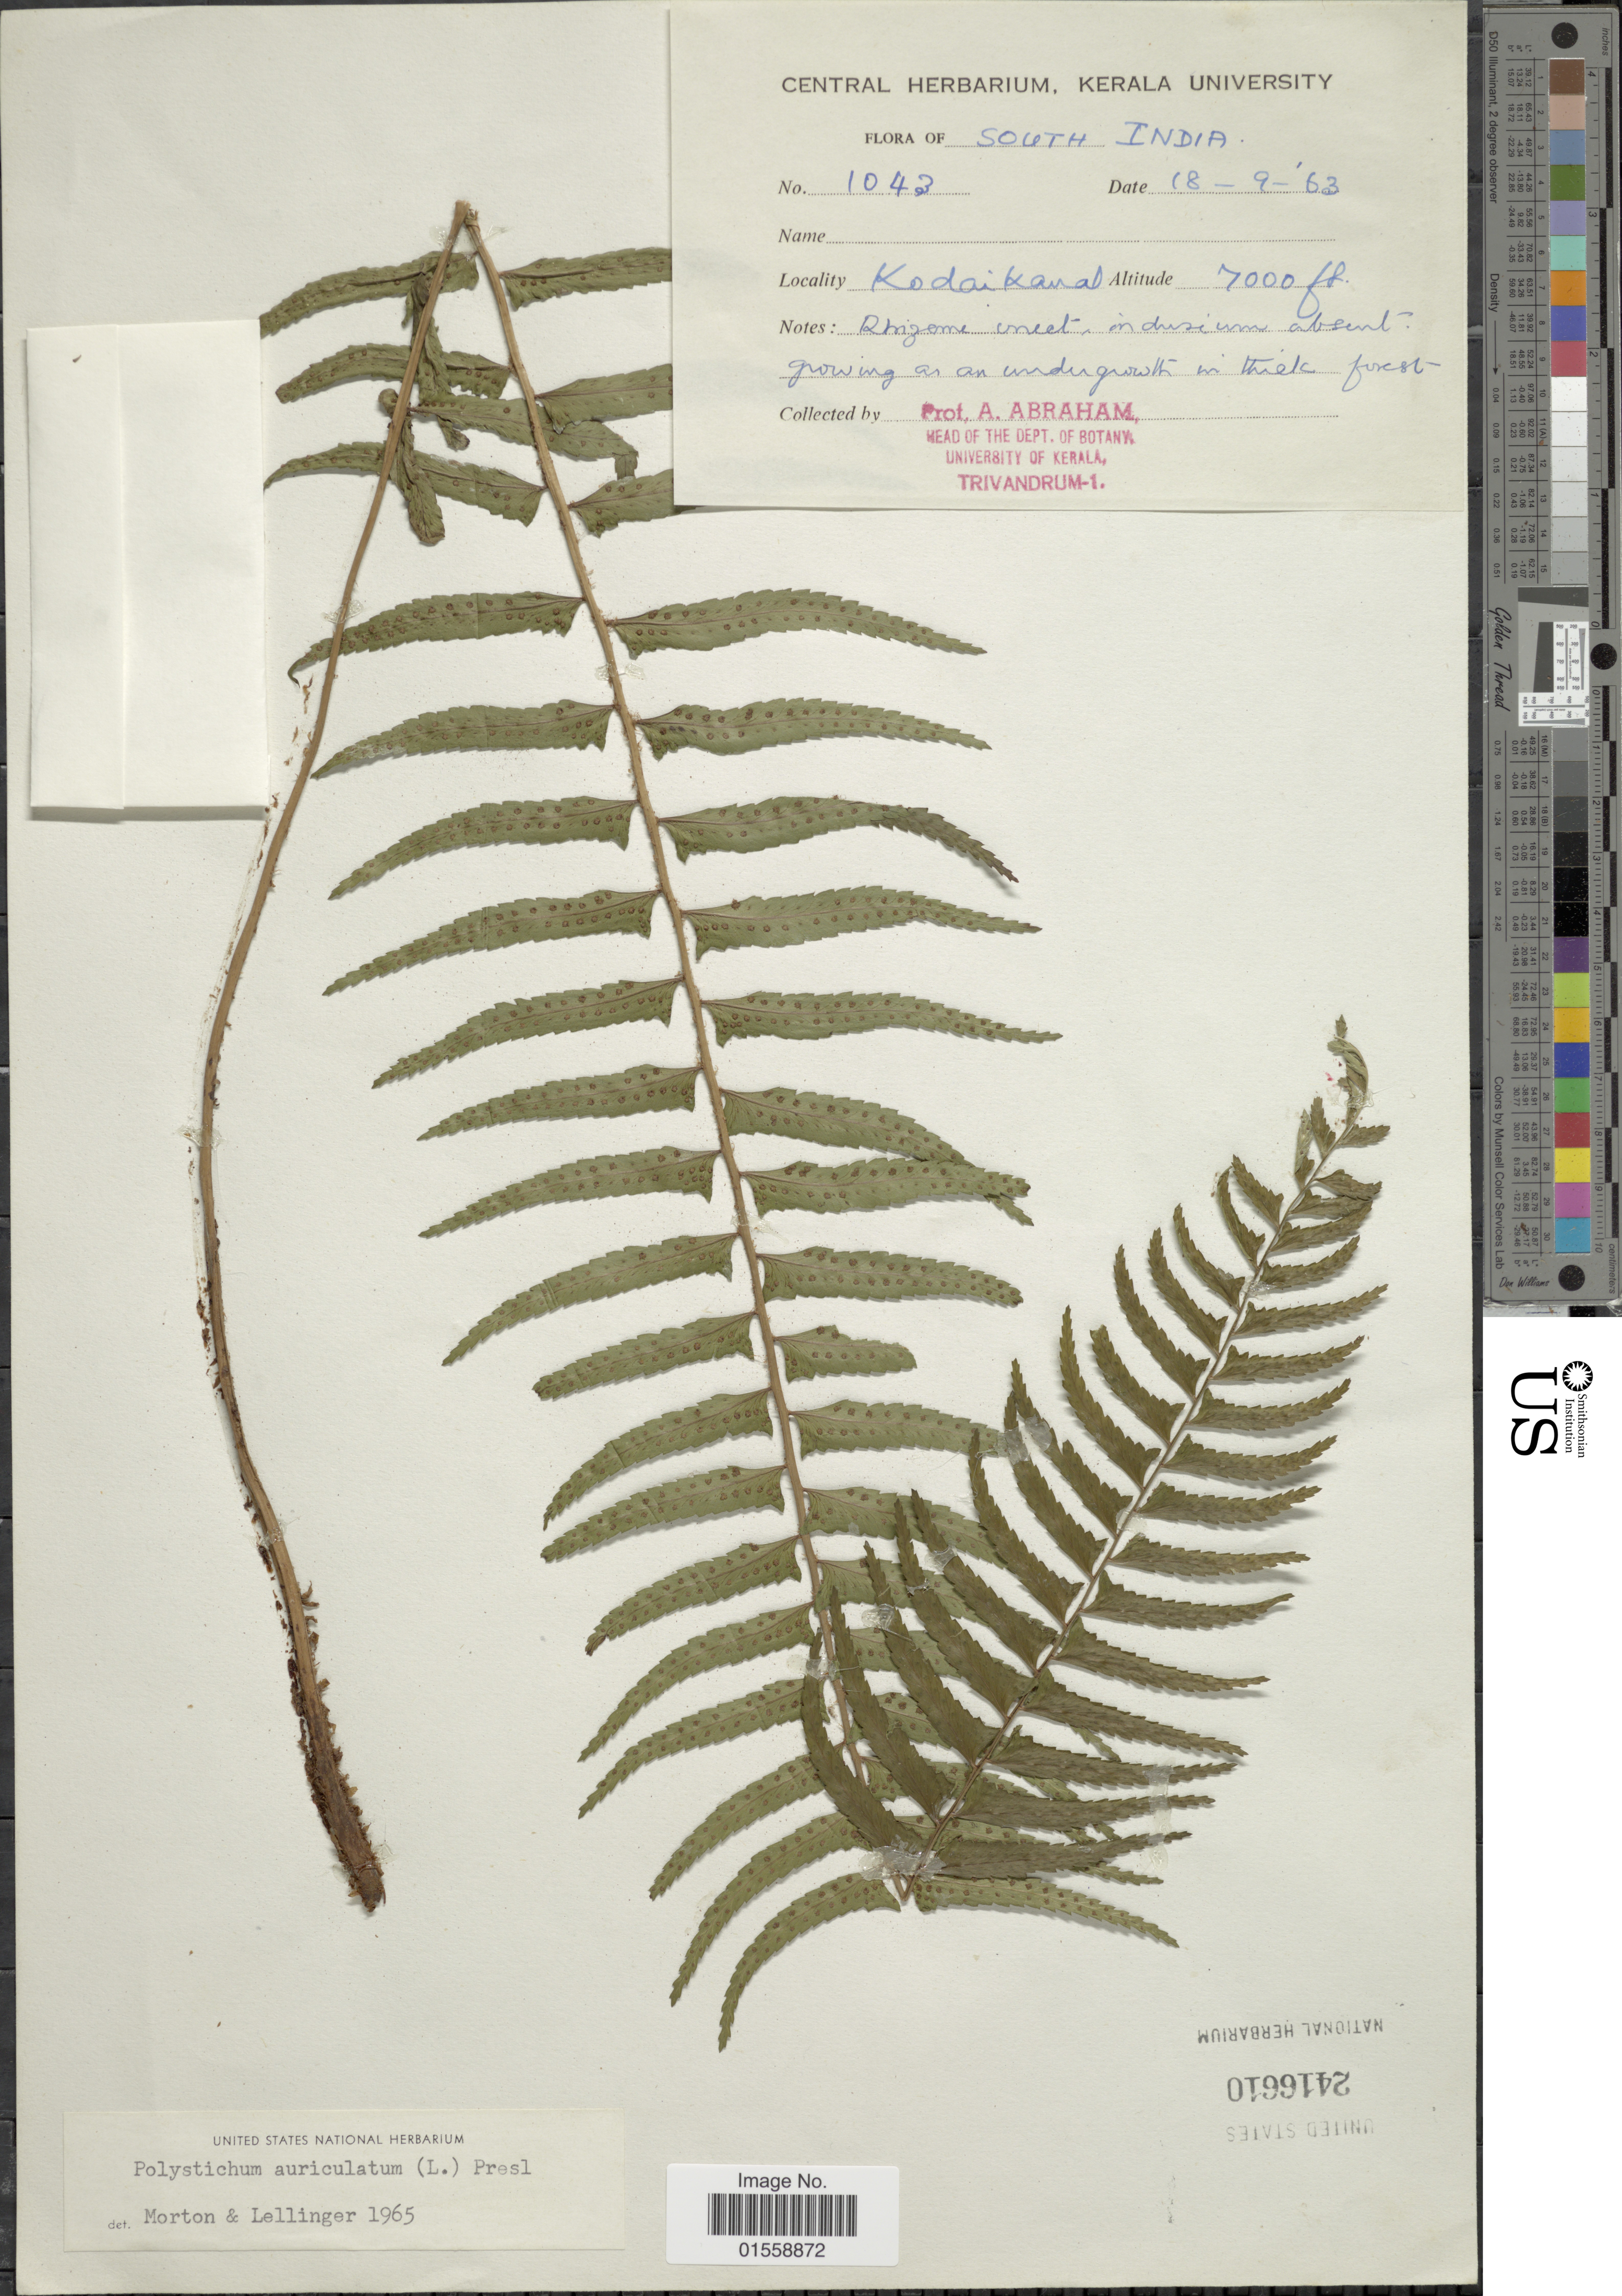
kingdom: Plantae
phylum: Tracheophyta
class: Polypodiopsida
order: Polypodiales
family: Dryopteridaceae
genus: Polystichum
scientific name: Polystichum auriculatum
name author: (L.) C. Presl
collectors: A. Abraham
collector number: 1043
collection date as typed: Transcribed d/m/y: 18/9/63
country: India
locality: South India, Kodaikanal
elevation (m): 2134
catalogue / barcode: US 2416610